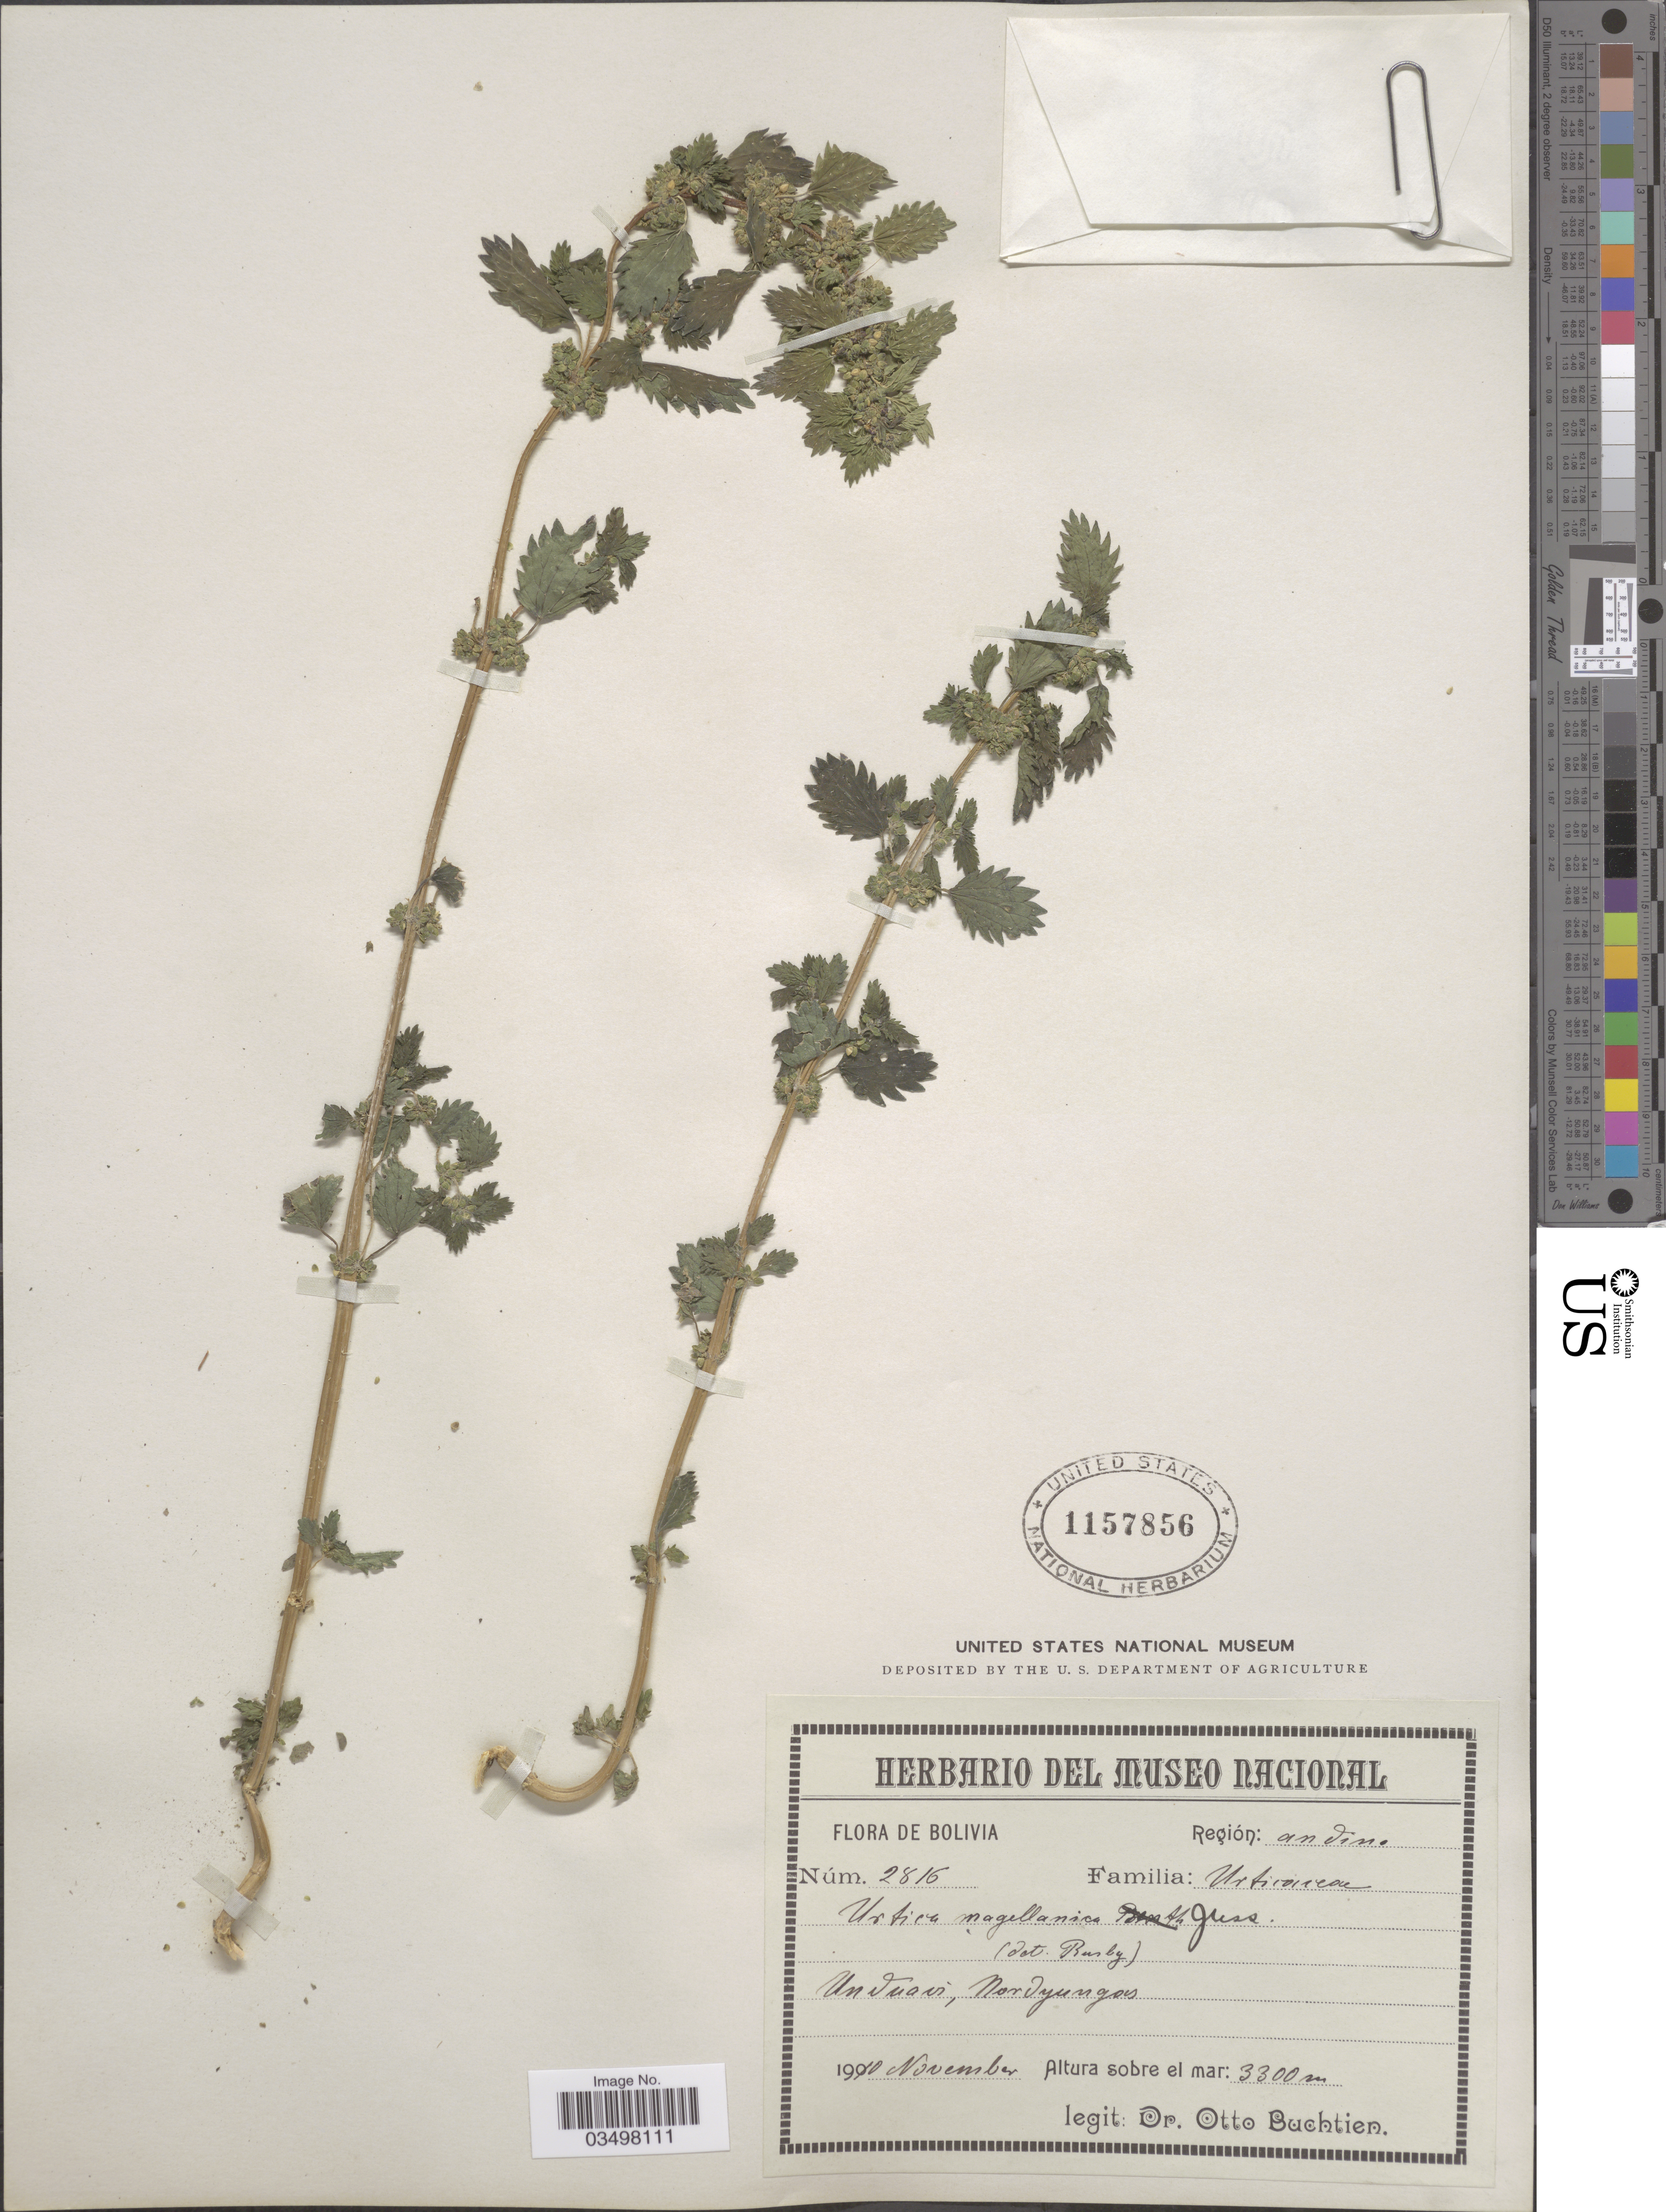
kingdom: Plantae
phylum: Tracheophyta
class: Magnoliopsida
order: Rosales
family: Urticaceae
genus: Urtica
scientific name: Urtica urens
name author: L.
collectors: O. Buchtien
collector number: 2816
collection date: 1910-11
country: Bolivia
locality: Región: andina. Unduavi, Nordyungas.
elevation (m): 3300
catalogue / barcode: US 1157856